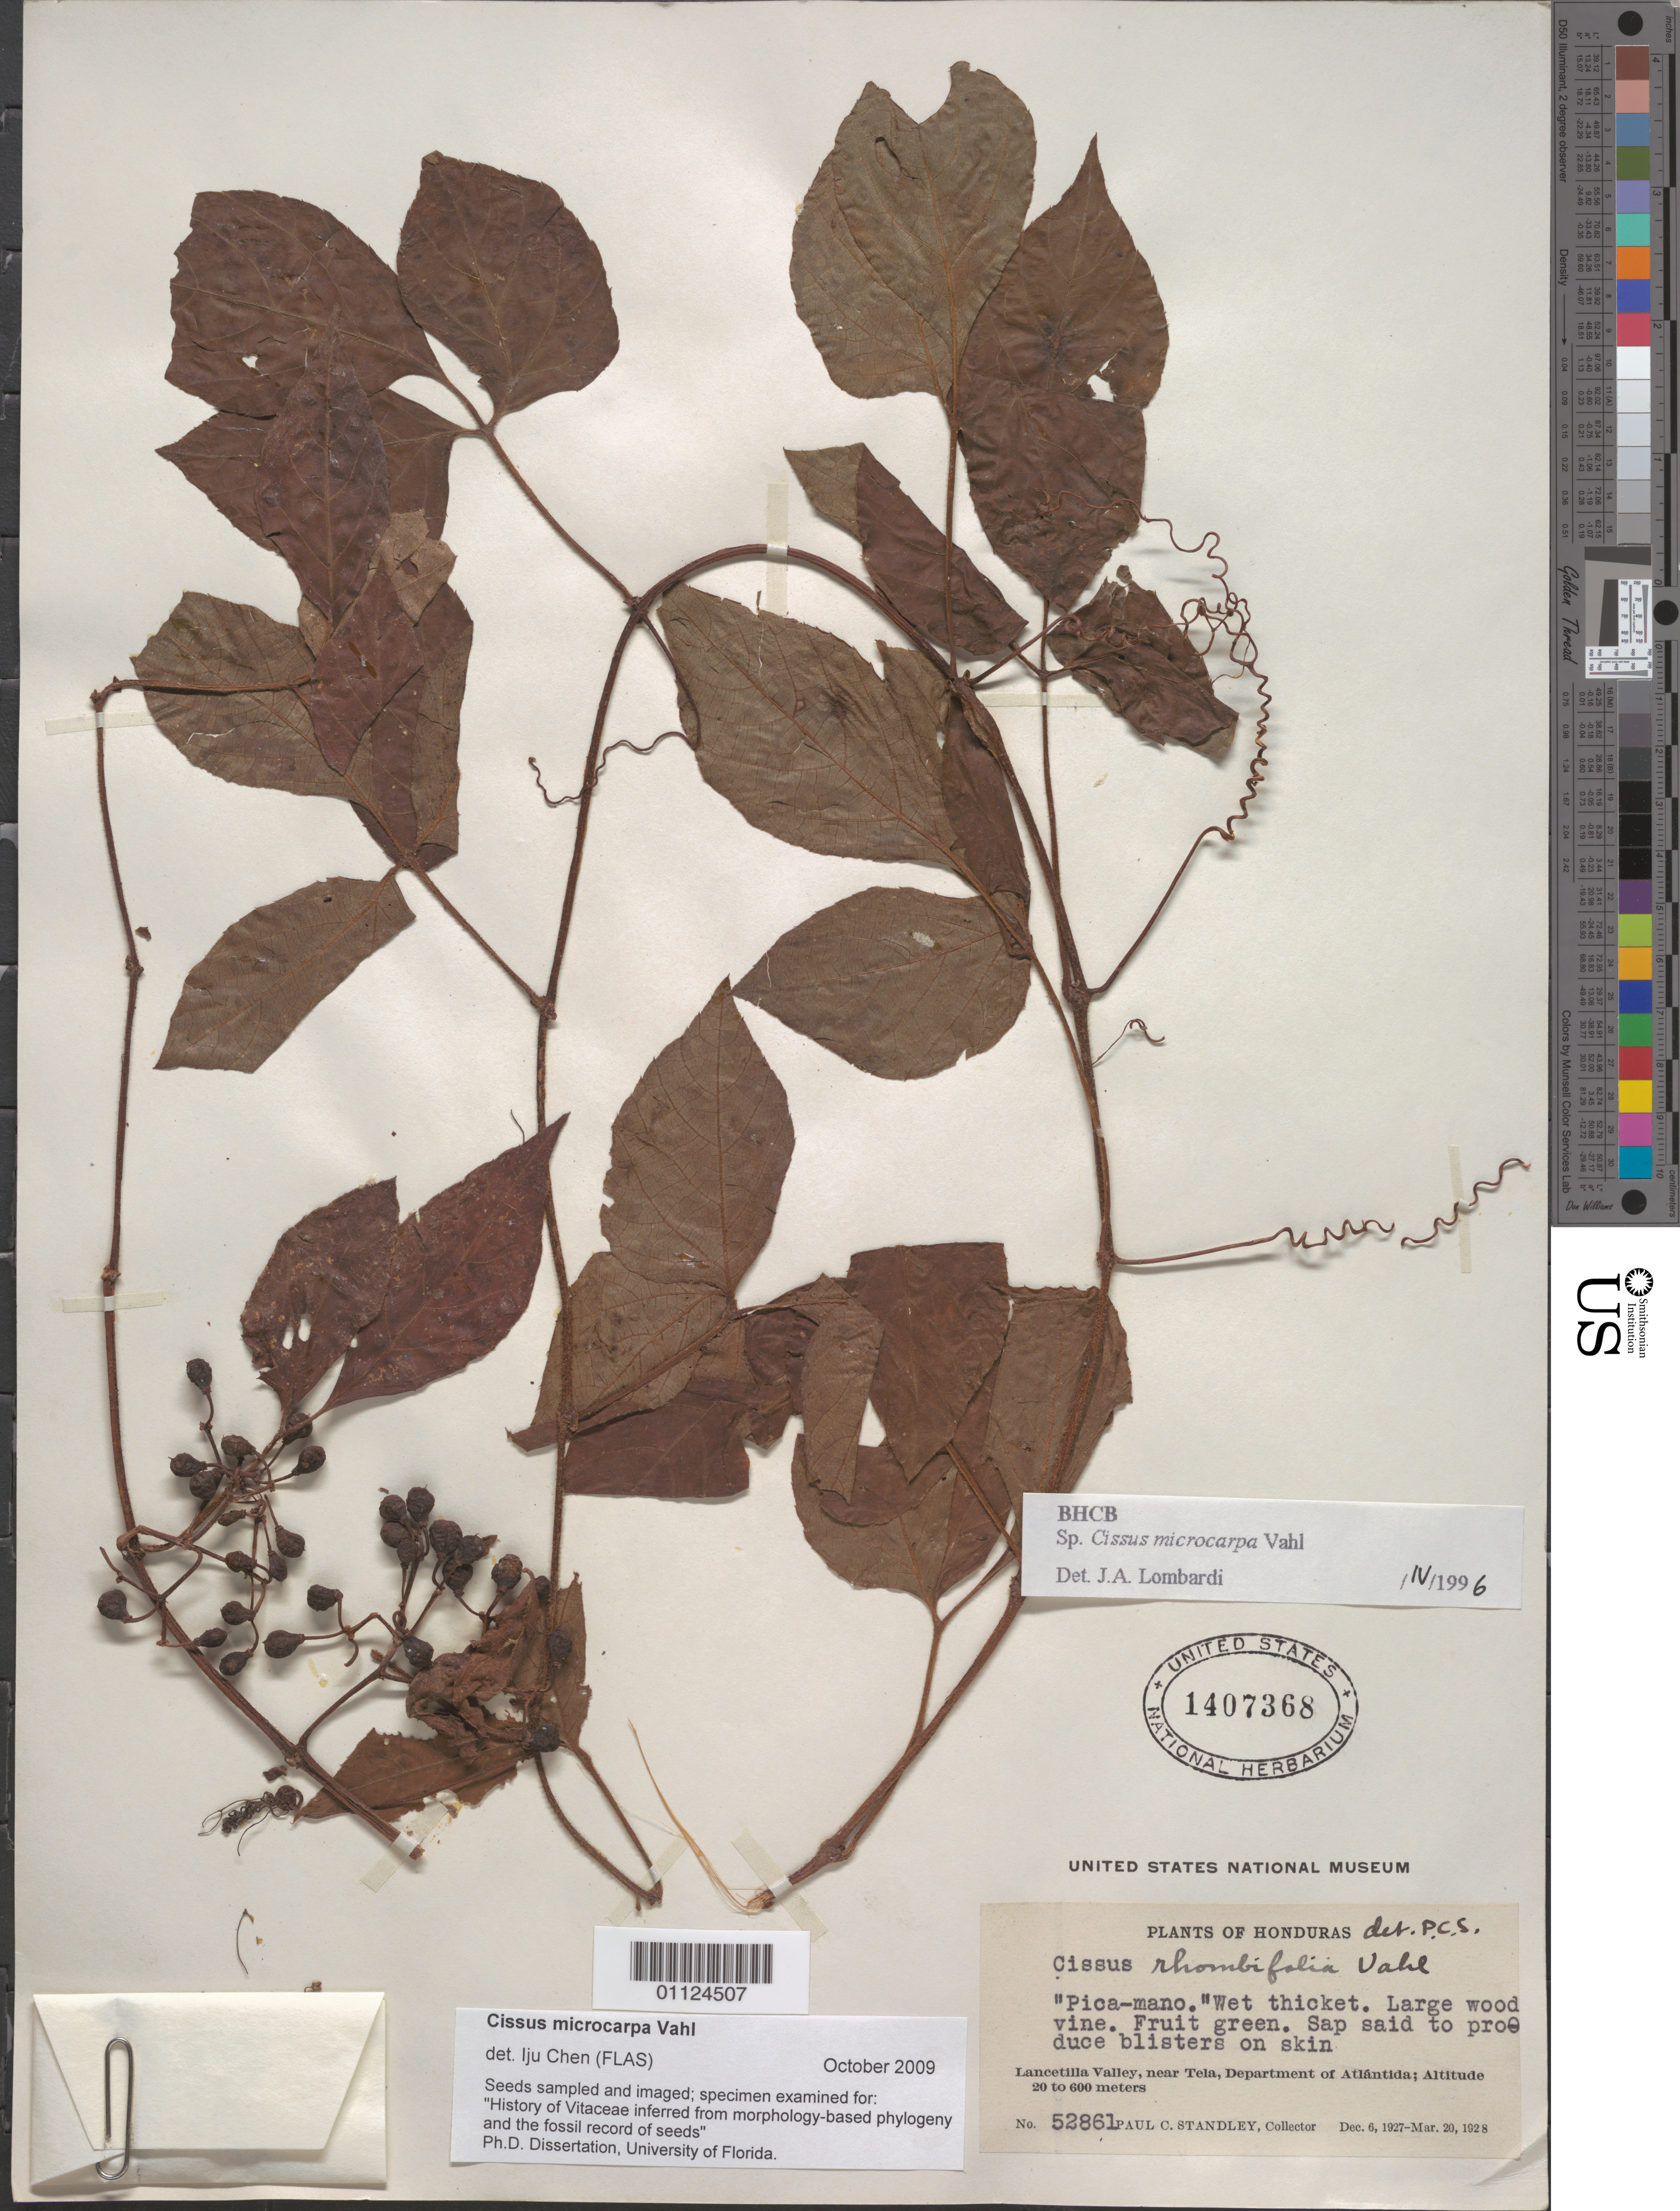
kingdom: Plantae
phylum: Tracheophyta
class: Magnoliopsida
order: Vitales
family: Vitaceae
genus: Cissus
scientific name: Cissus microcarpa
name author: Vahl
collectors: P. C. Standley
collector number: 52861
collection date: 1927-12-06/1928-03-20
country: Honduras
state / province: Atlántida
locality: Lancetilla Valley, near Tela.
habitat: Large wood vine.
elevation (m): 20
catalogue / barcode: US 1407368